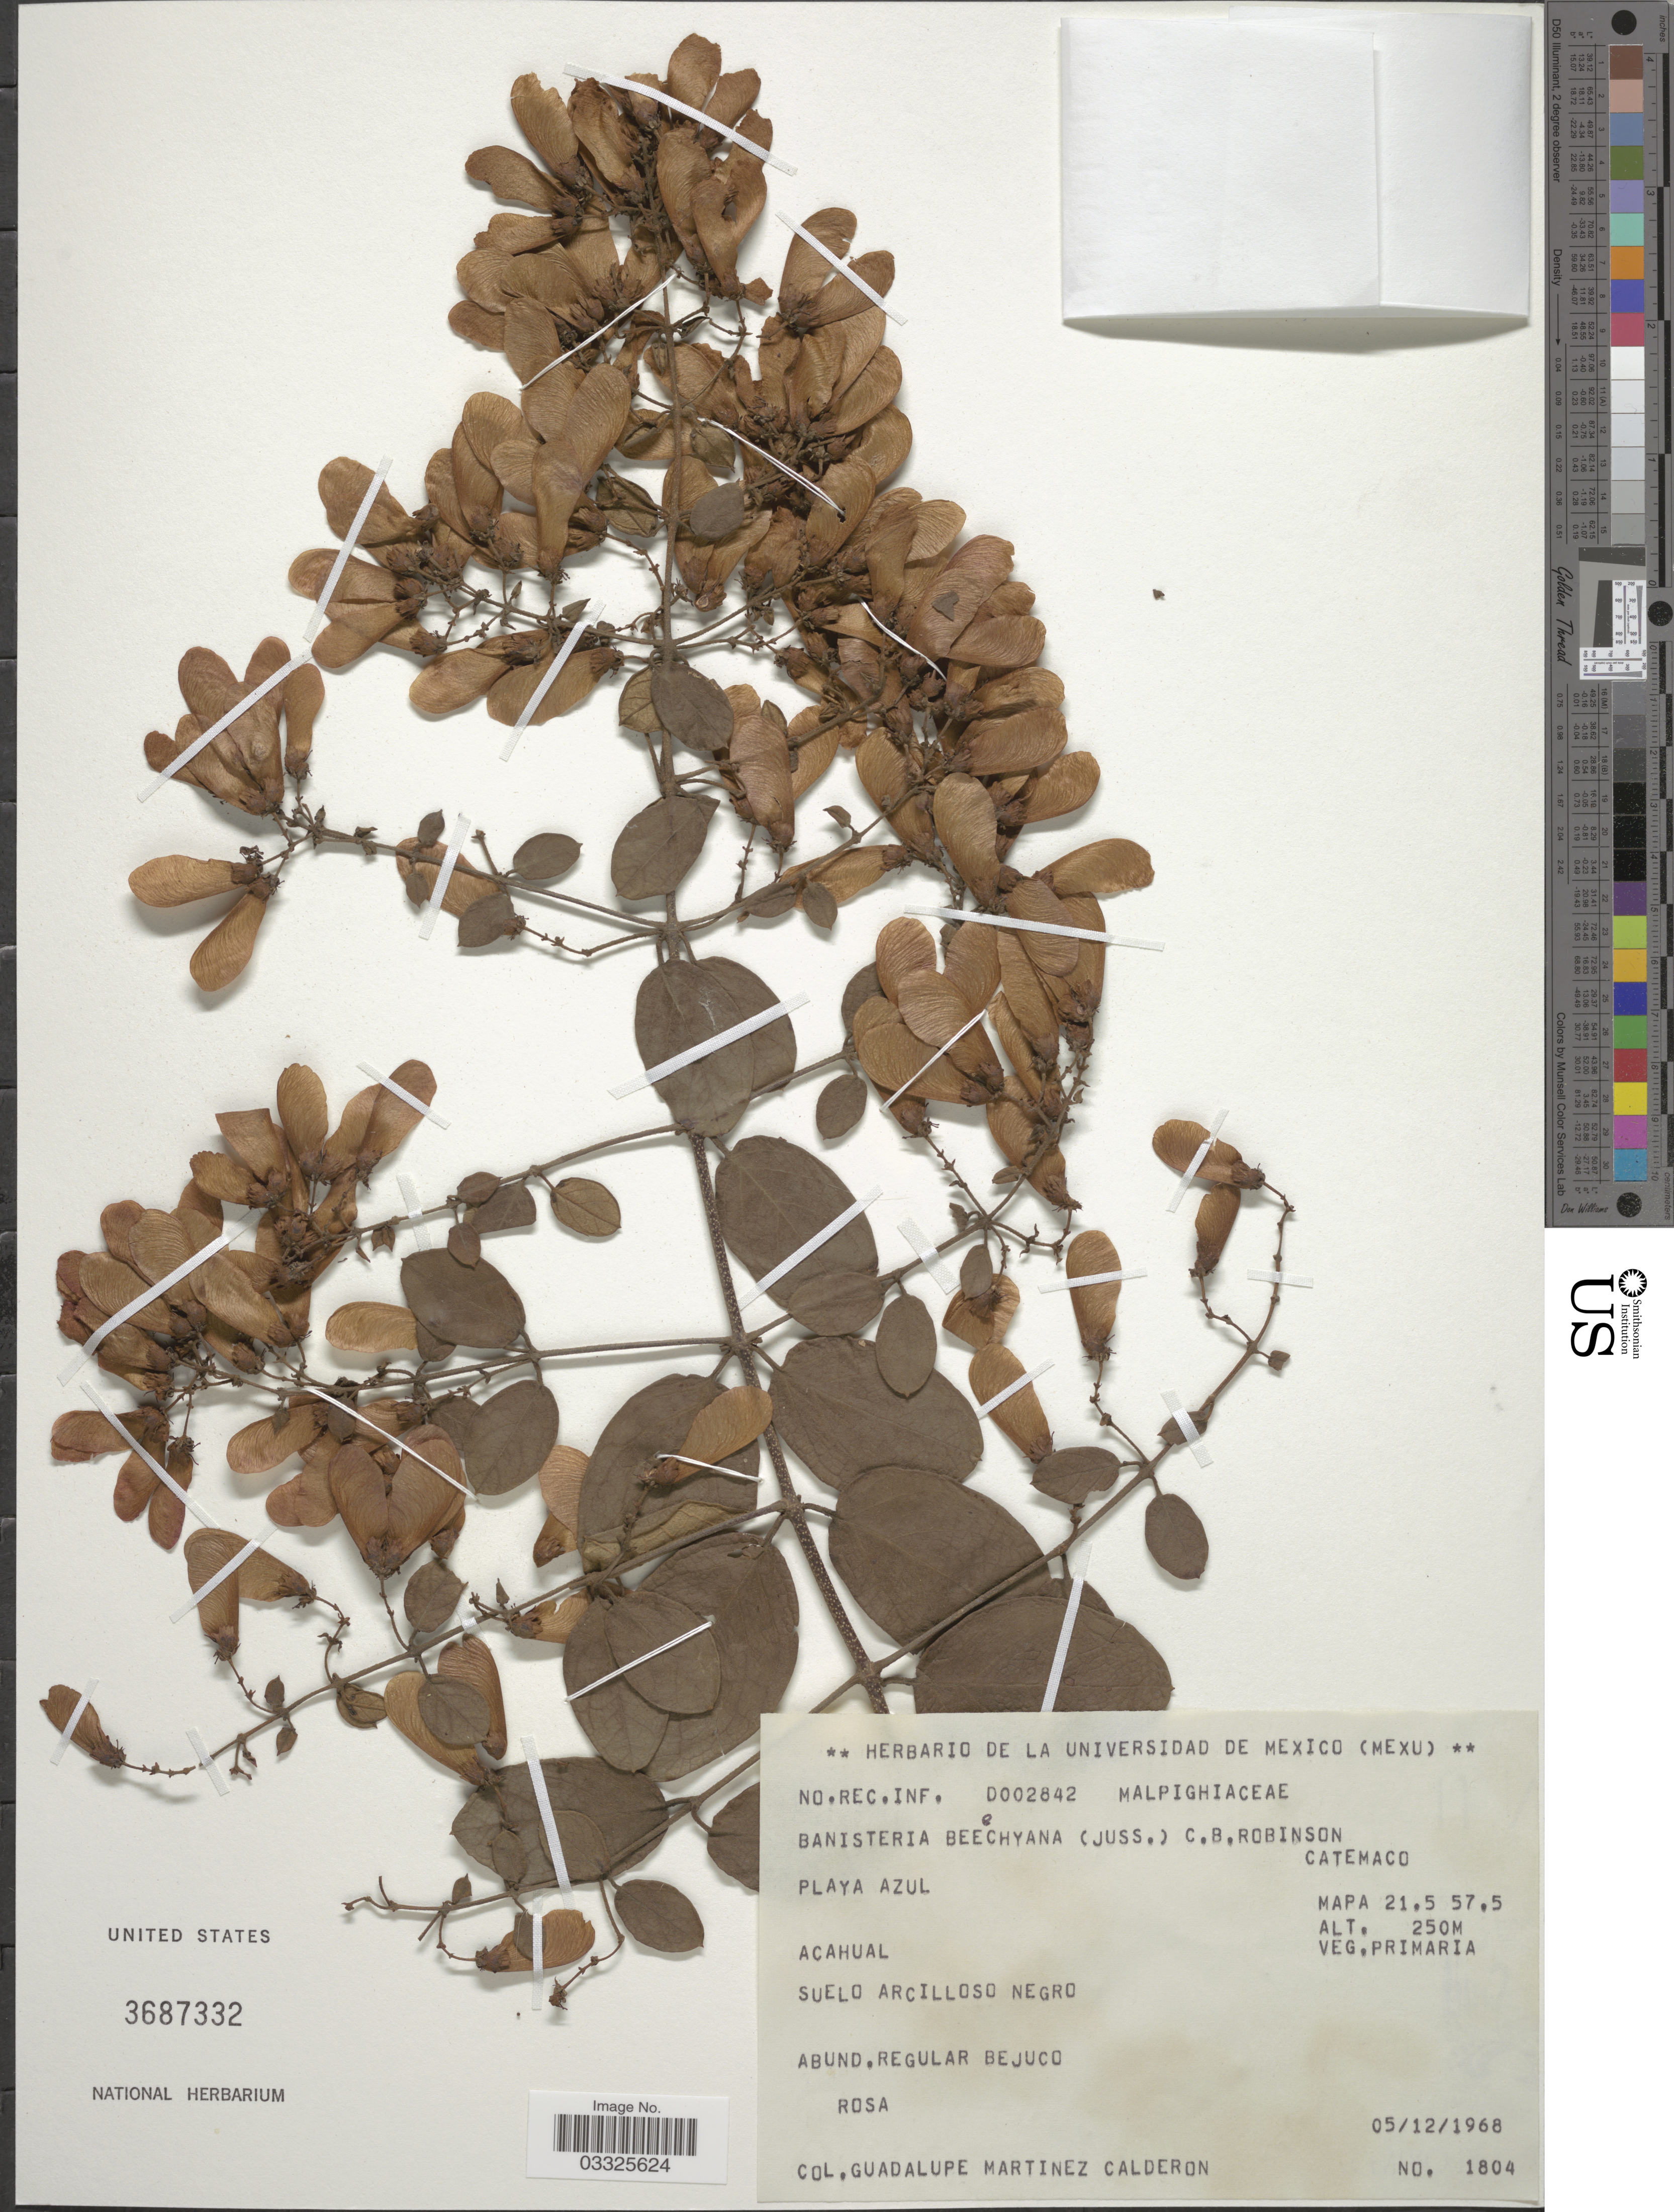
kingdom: Plantae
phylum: Tracheophyta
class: Magnoliopsida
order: Malpighiales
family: Malpighiaceae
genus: Heteropterys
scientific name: Heteropterys brachiata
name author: (L.) DC.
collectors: G. Martinez-C.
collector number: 1804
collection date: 1968-12-05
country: Mexico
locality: Playa Azul. Acahual. Mapa 21.5 57.5.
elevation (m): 250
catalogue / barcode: US 3687332